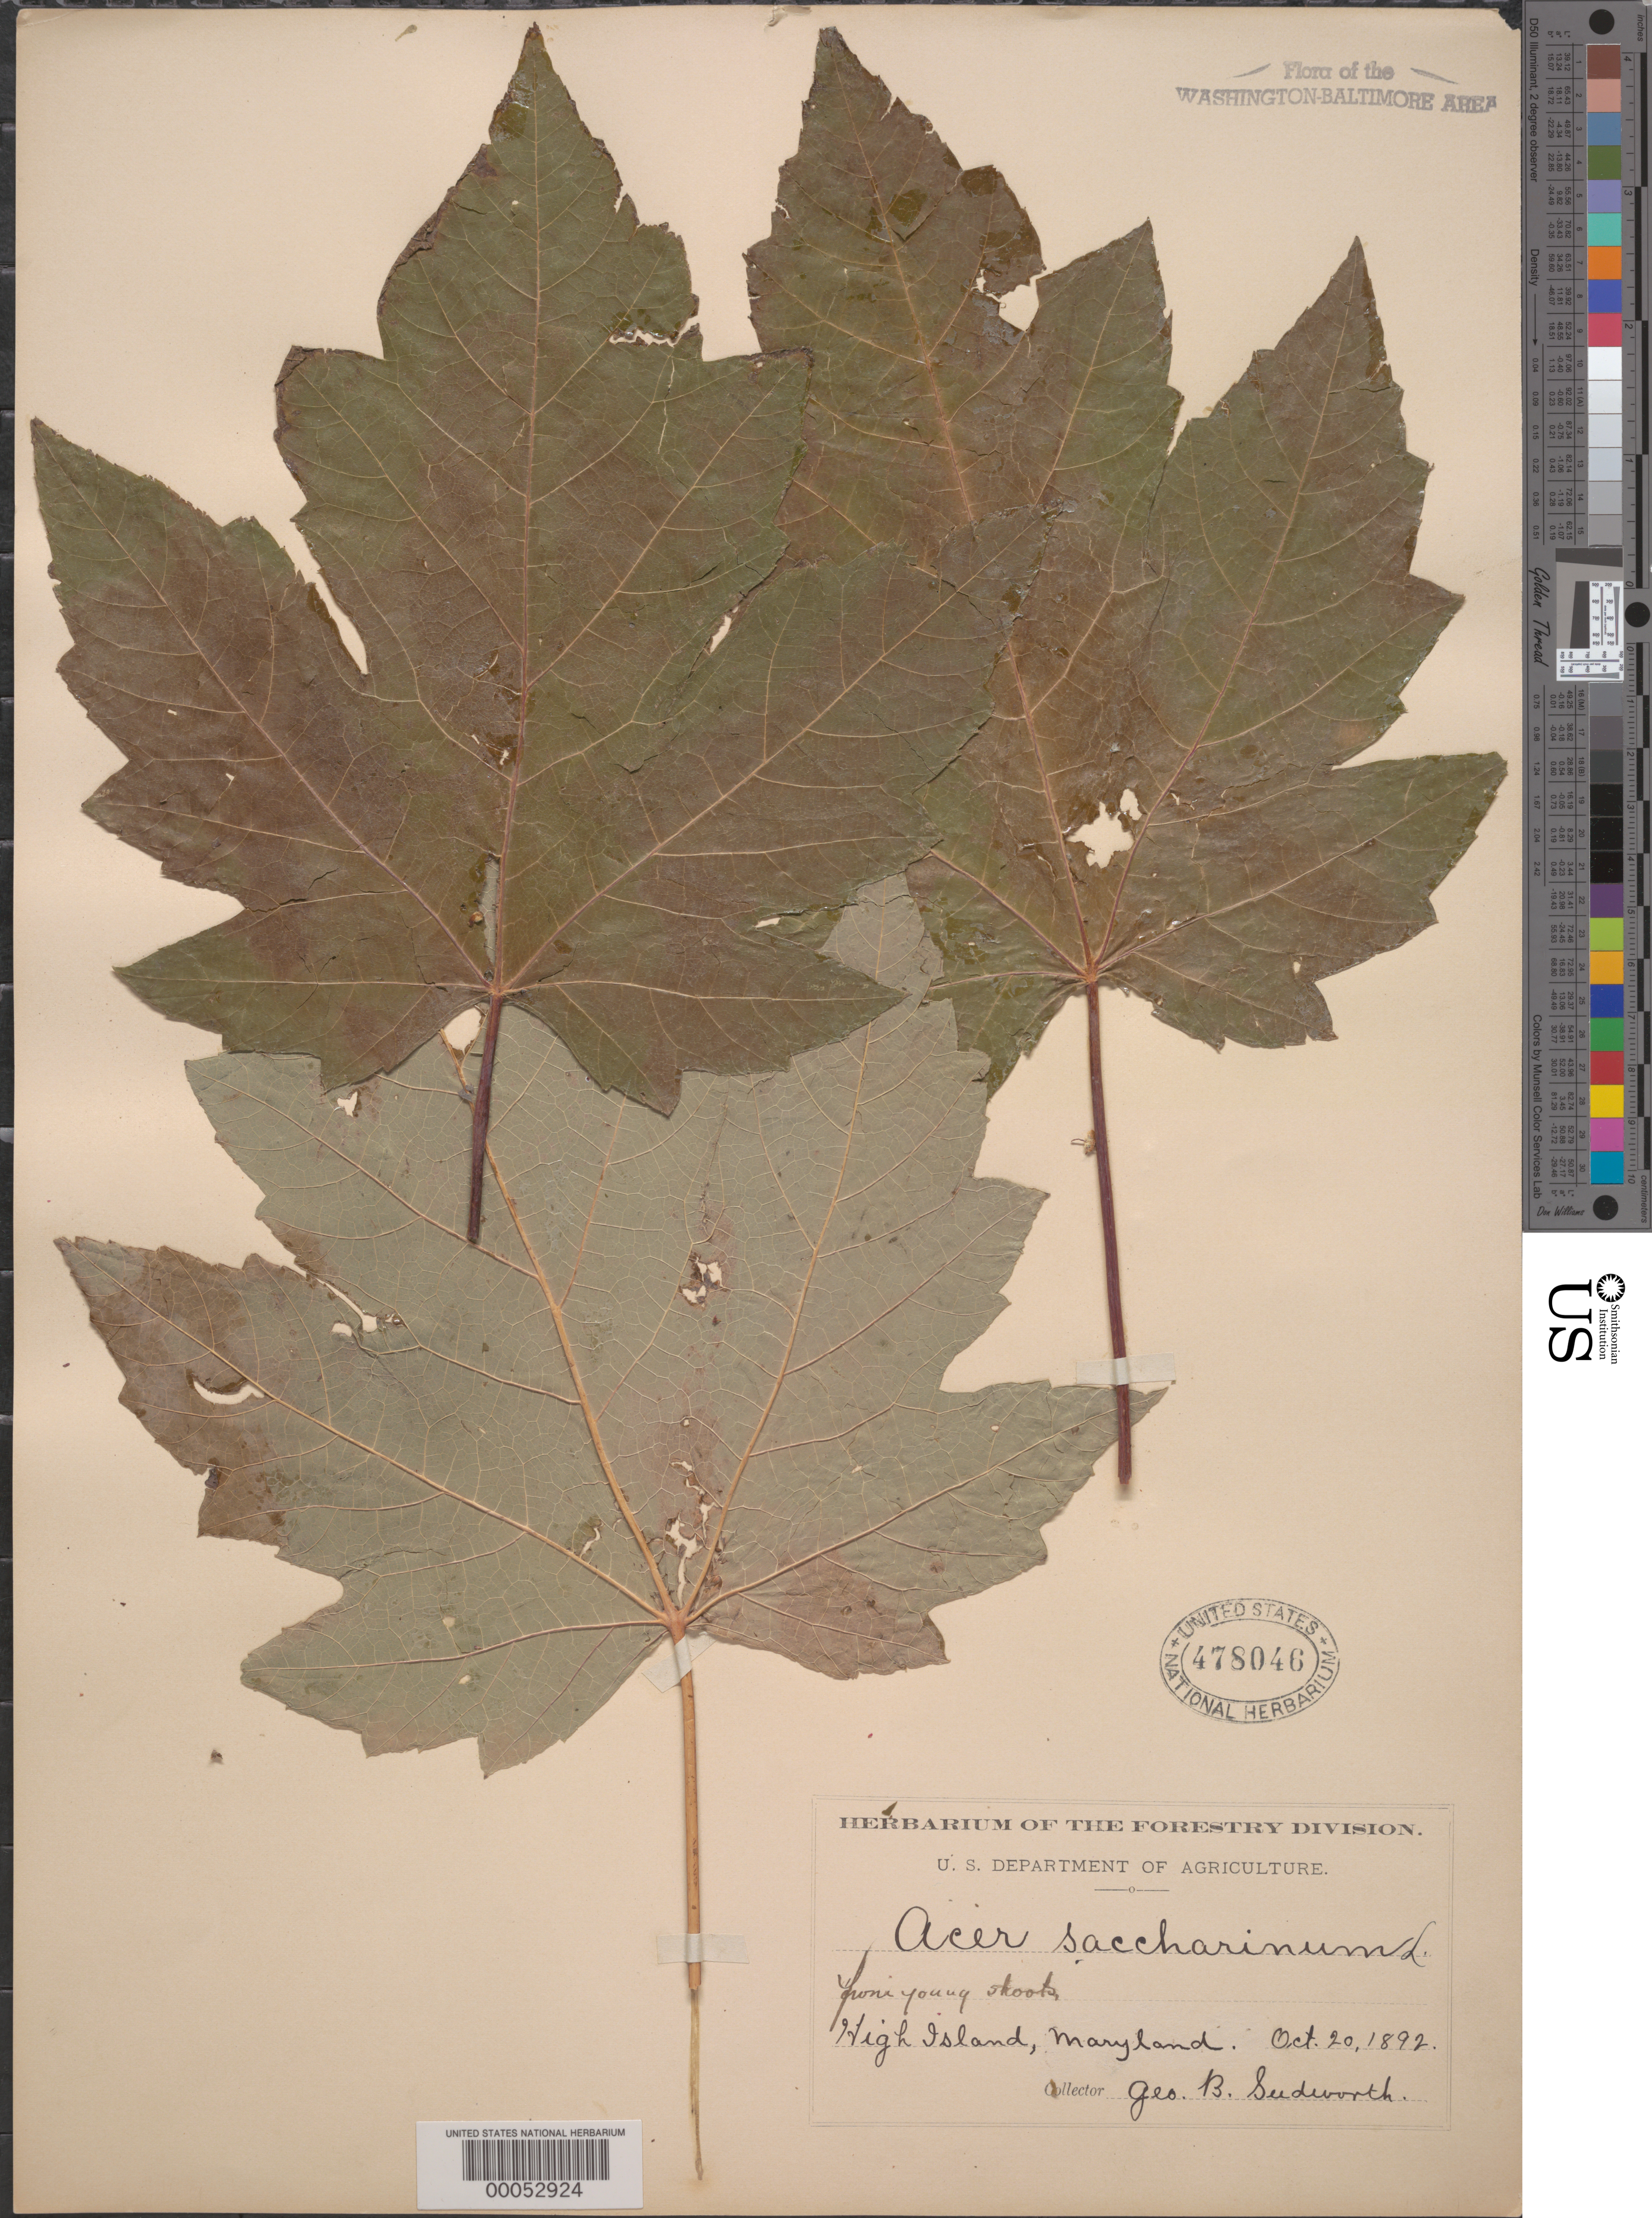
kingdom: Plantae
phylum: Tracheophyta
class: Magnoliopsida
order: Sapindales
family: Sapindaceae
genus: Acer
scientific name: Acer saccharinum subsp. floridanum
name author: (Chapm.) Wesm.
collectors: G. B. Sudworth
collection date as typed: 20 Oct 1892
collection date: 1892-10-20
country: United States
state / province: Maryland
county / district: Montgomery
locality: High Island C. & O. Canal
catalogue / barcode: US 478046